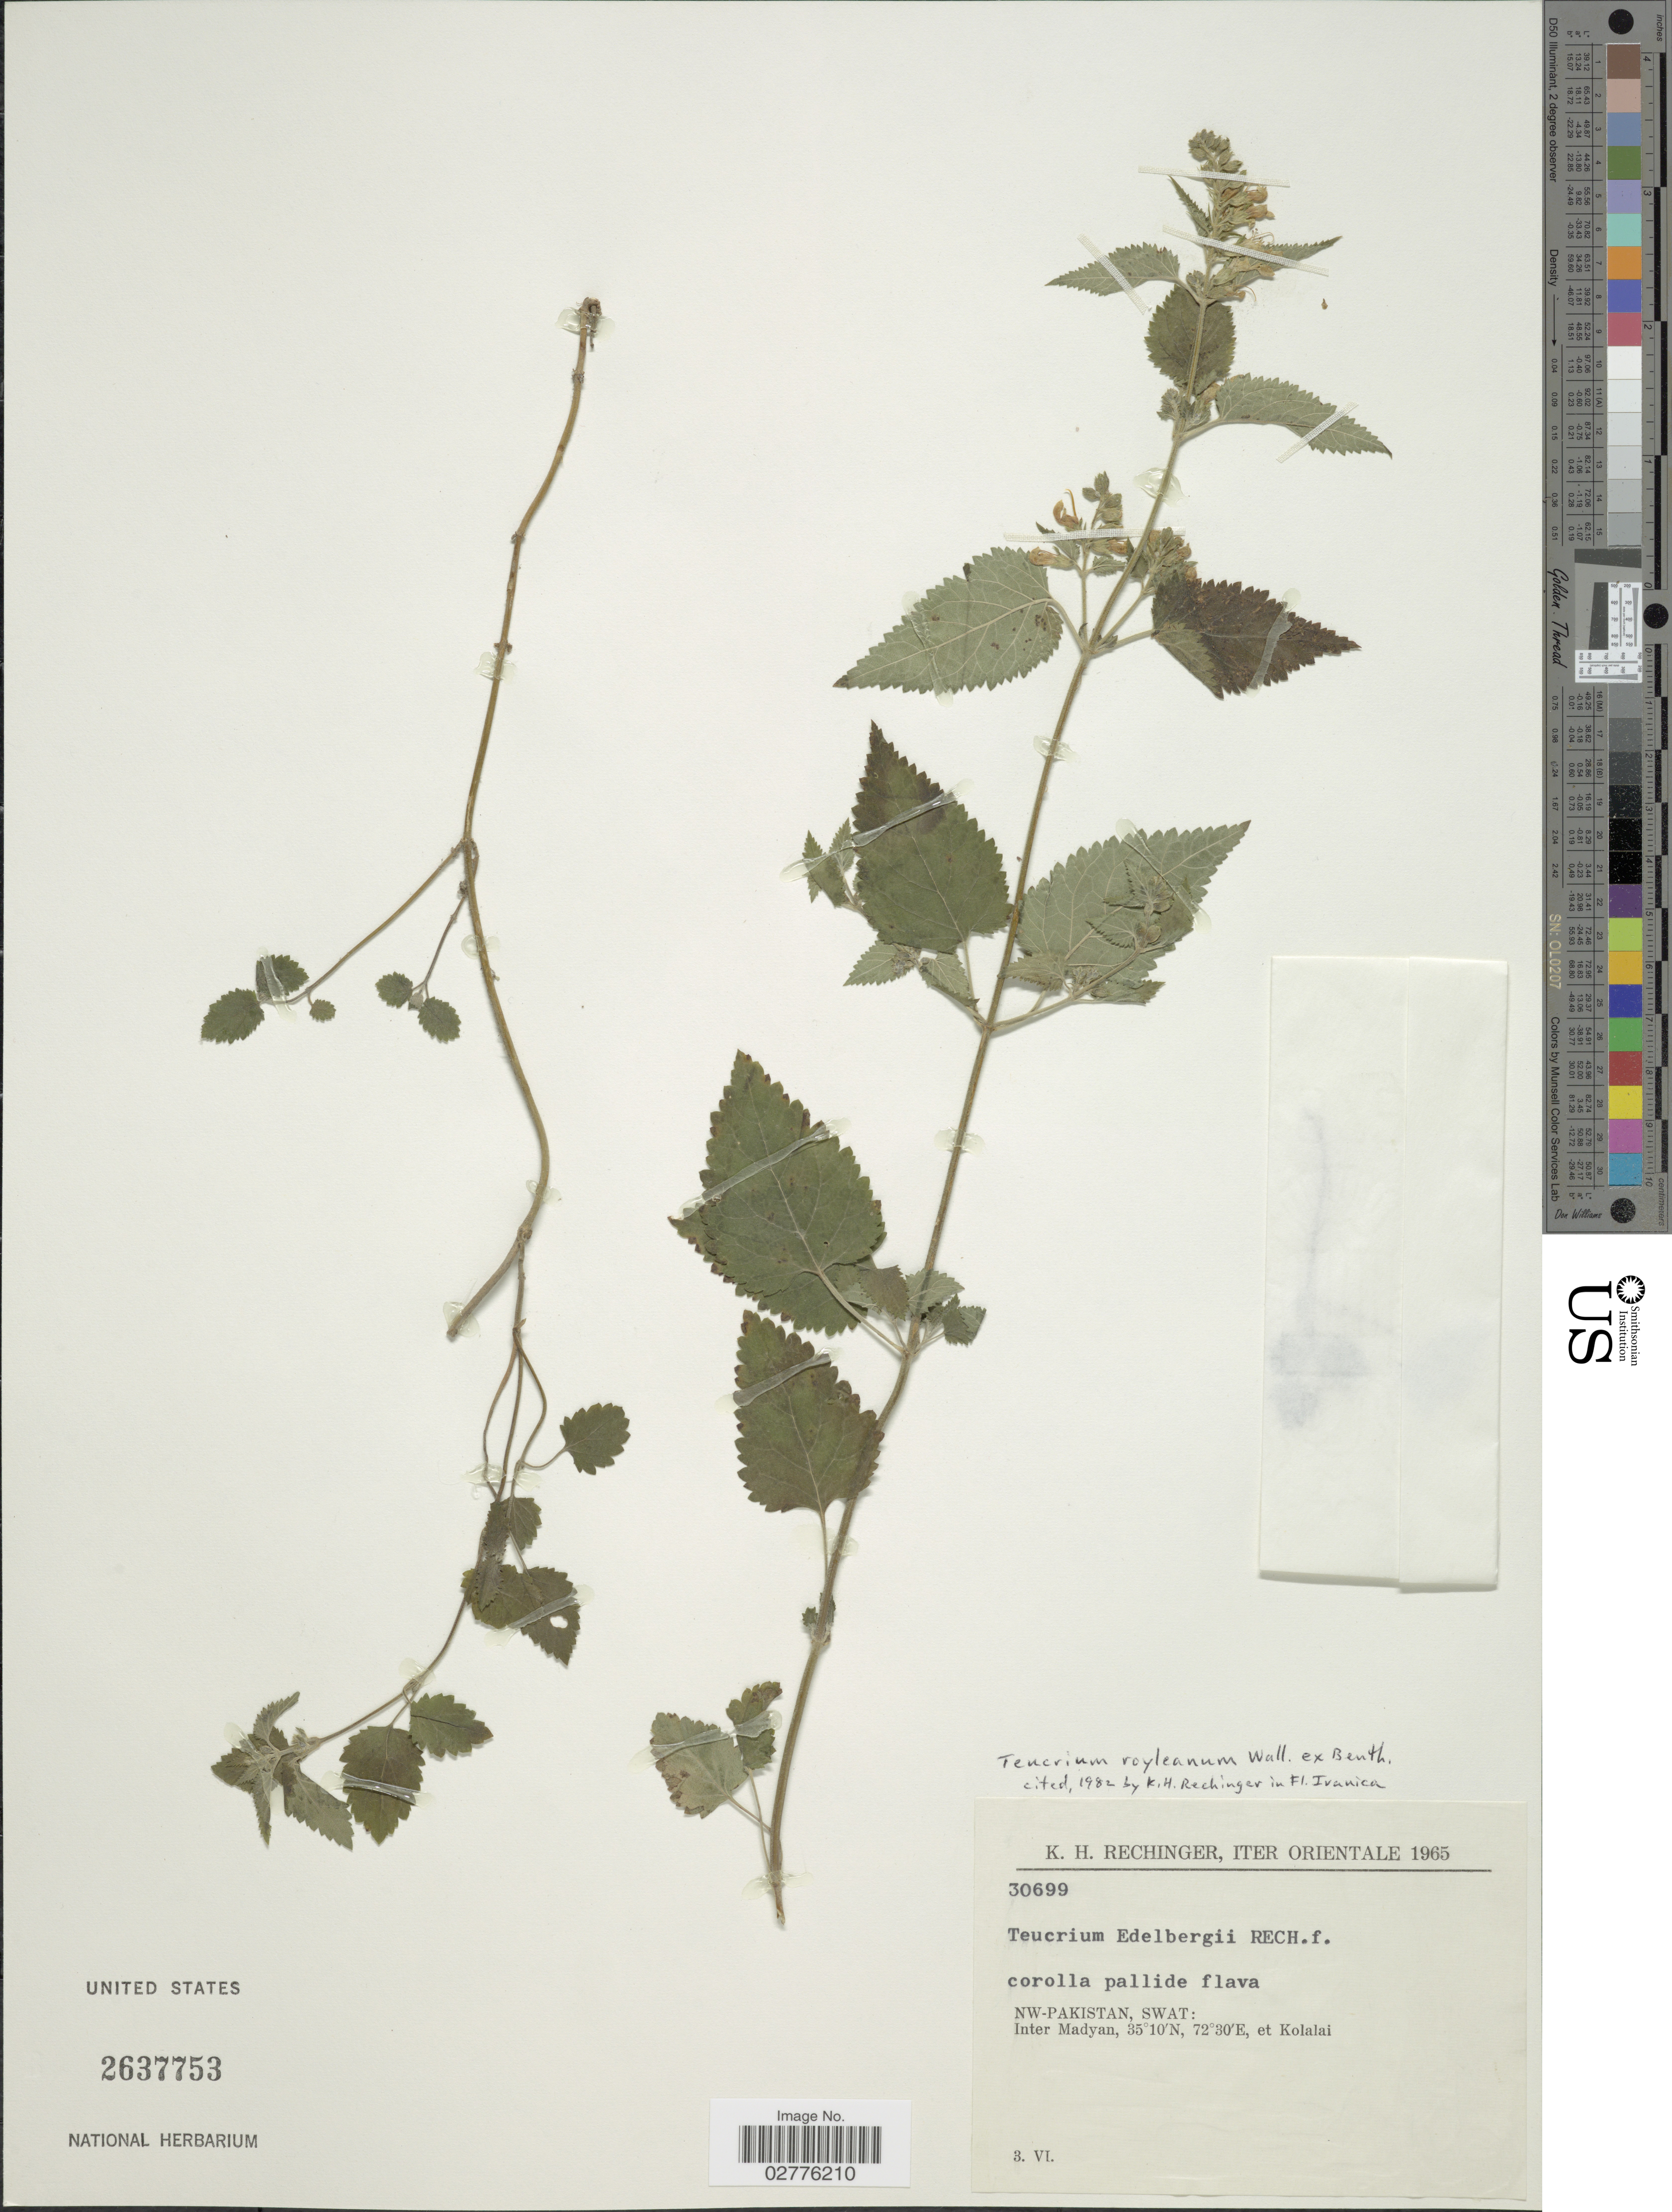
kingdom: Plantae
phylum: Tracheophyta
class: Magnoliopsida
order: Lamiales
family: Lamiaceae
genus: Teucrium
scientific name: Teucrium royleanum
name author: Wall. ex Benth.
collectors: K. H. Rechinger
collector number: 30699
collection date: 1965-06-03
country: Pakistan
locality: Orientale, NW-Pakistan, Swat: Inter Madyan et Kolalai.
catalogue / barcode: US 2637753